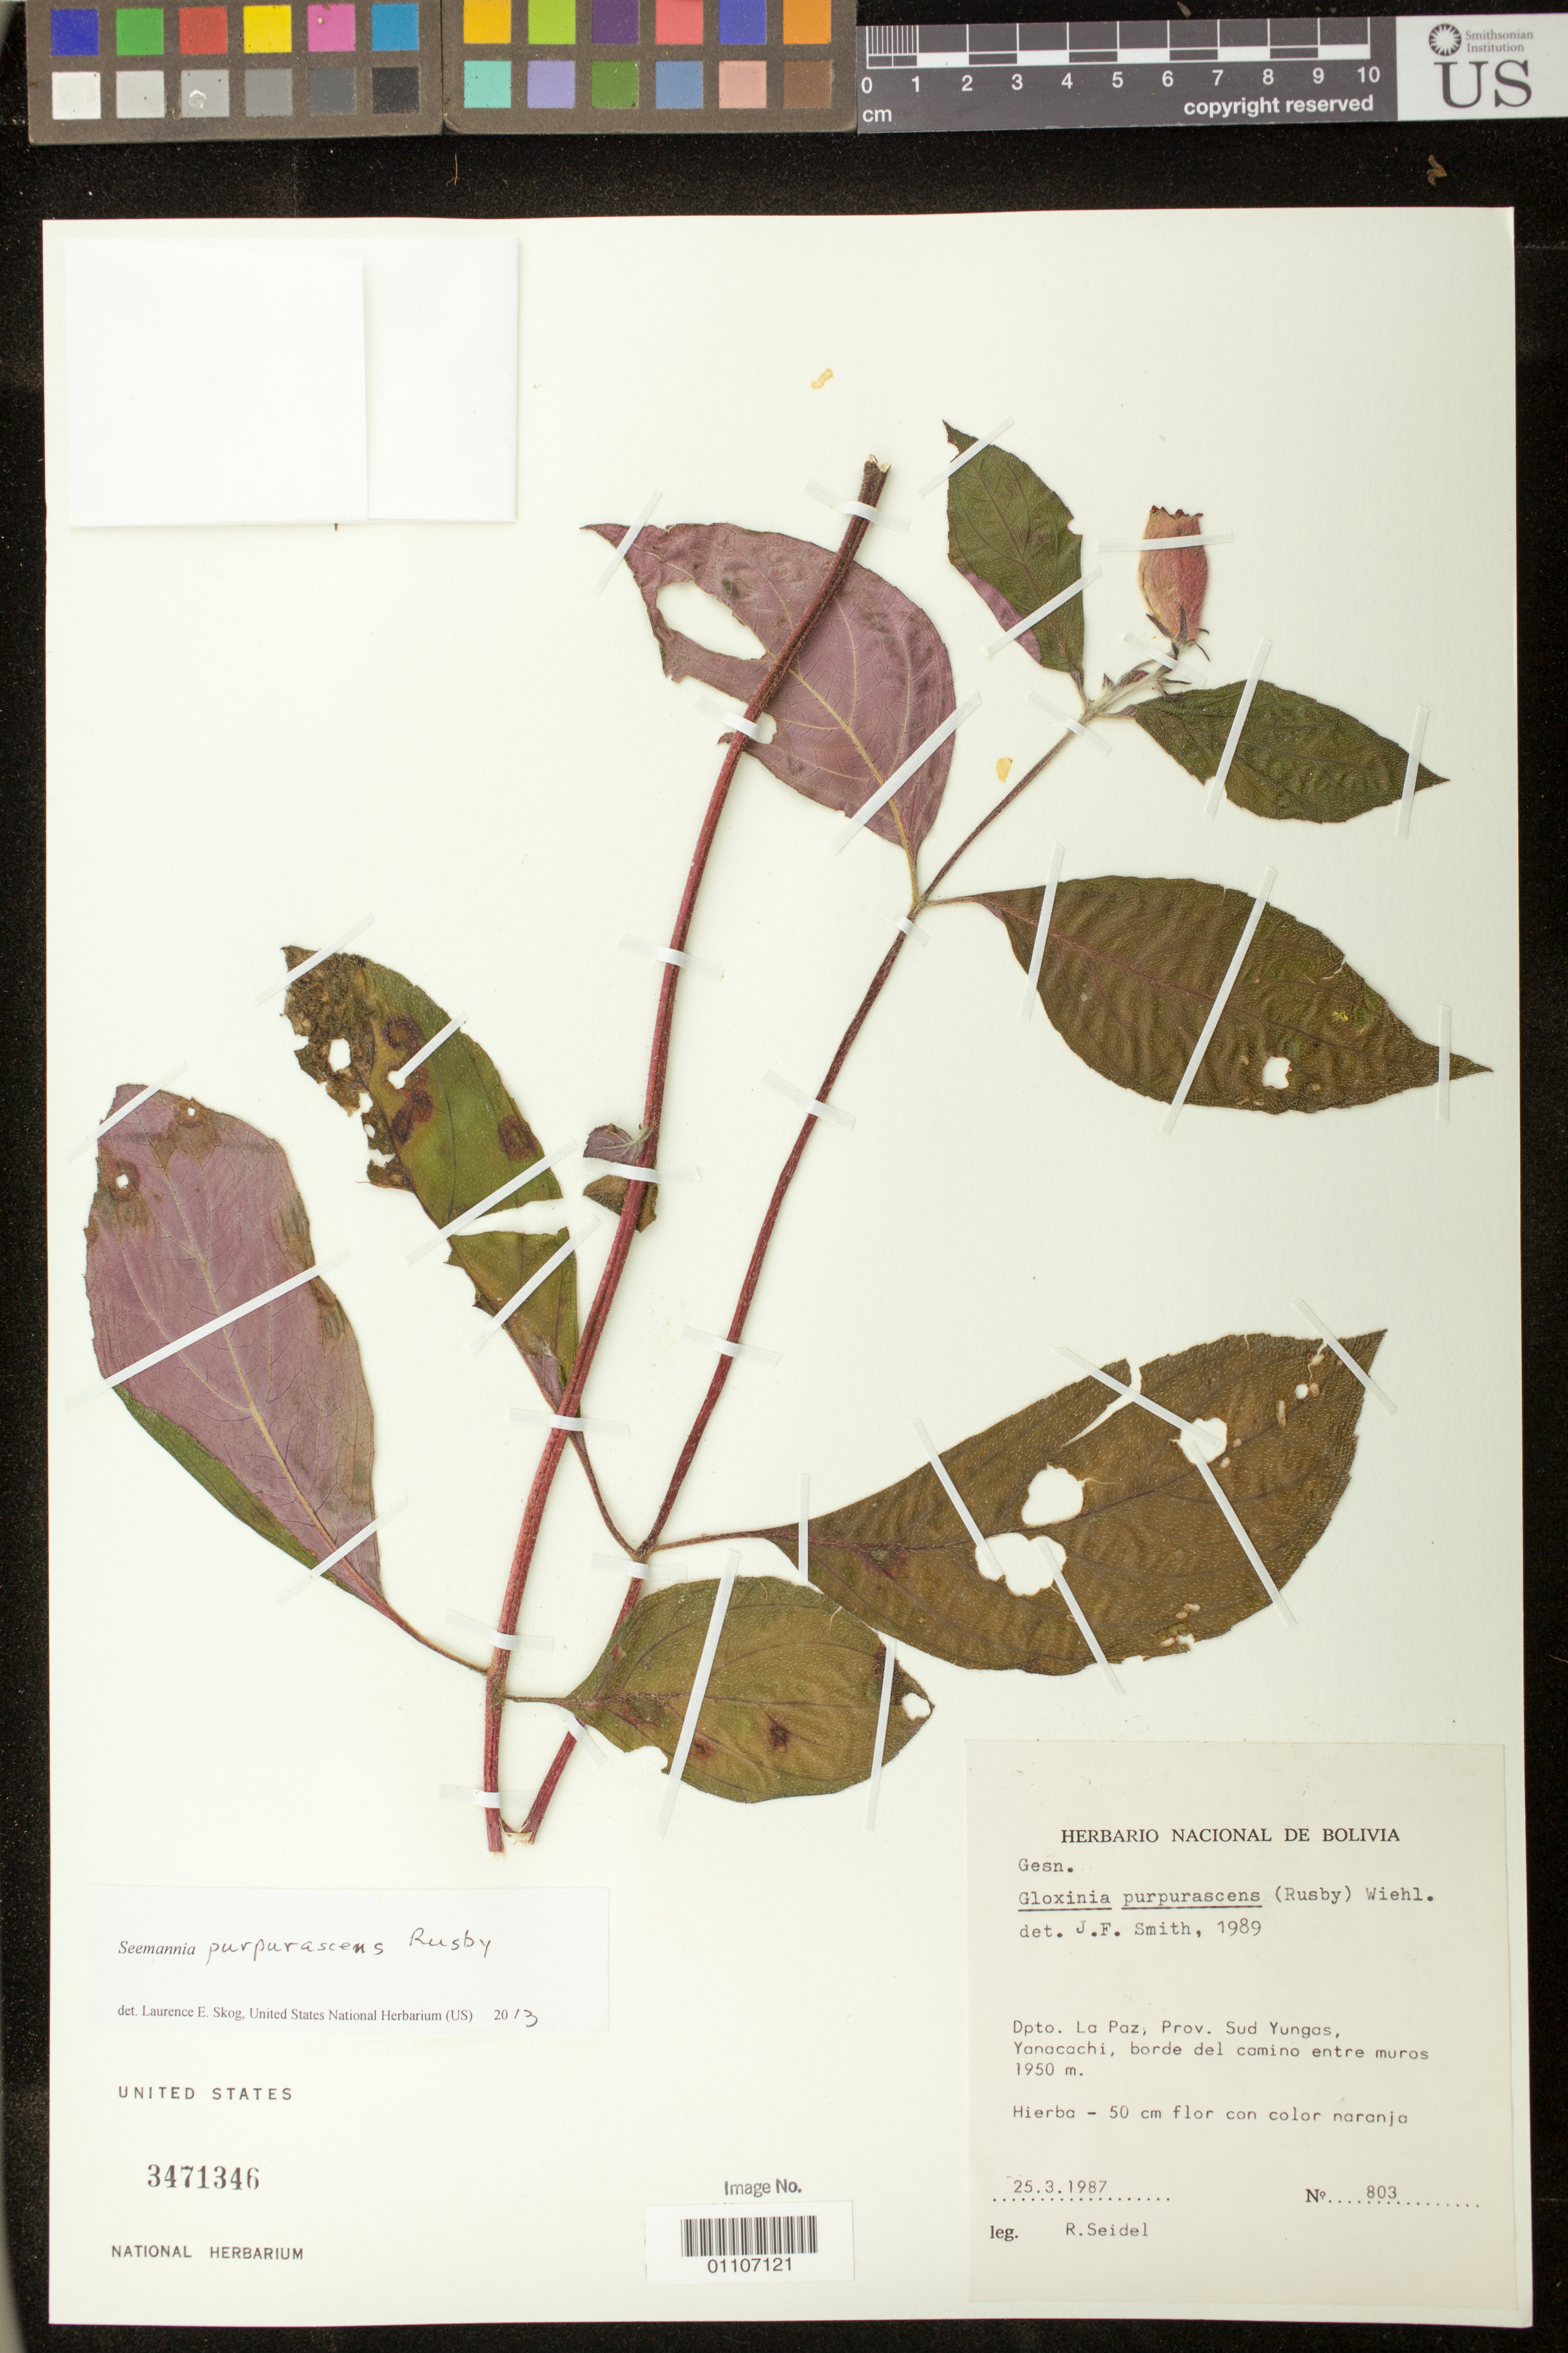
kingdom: Plantae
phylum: Tracheophyta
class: Magnoliopsida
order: Lamiales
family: Gesneriaceae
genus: Seemannia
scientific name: Seemannia purpurascens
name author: Rusby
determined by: Skog, Laurence E.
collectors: R. Seidel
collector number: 803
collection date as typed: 25 Mar 1987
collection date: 1987-03-25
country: Bolivia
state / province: La Paz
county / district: Sud Yungas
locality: Yanacachi, borde del camino entre muros.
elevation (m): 1950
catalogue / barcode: US 3471346